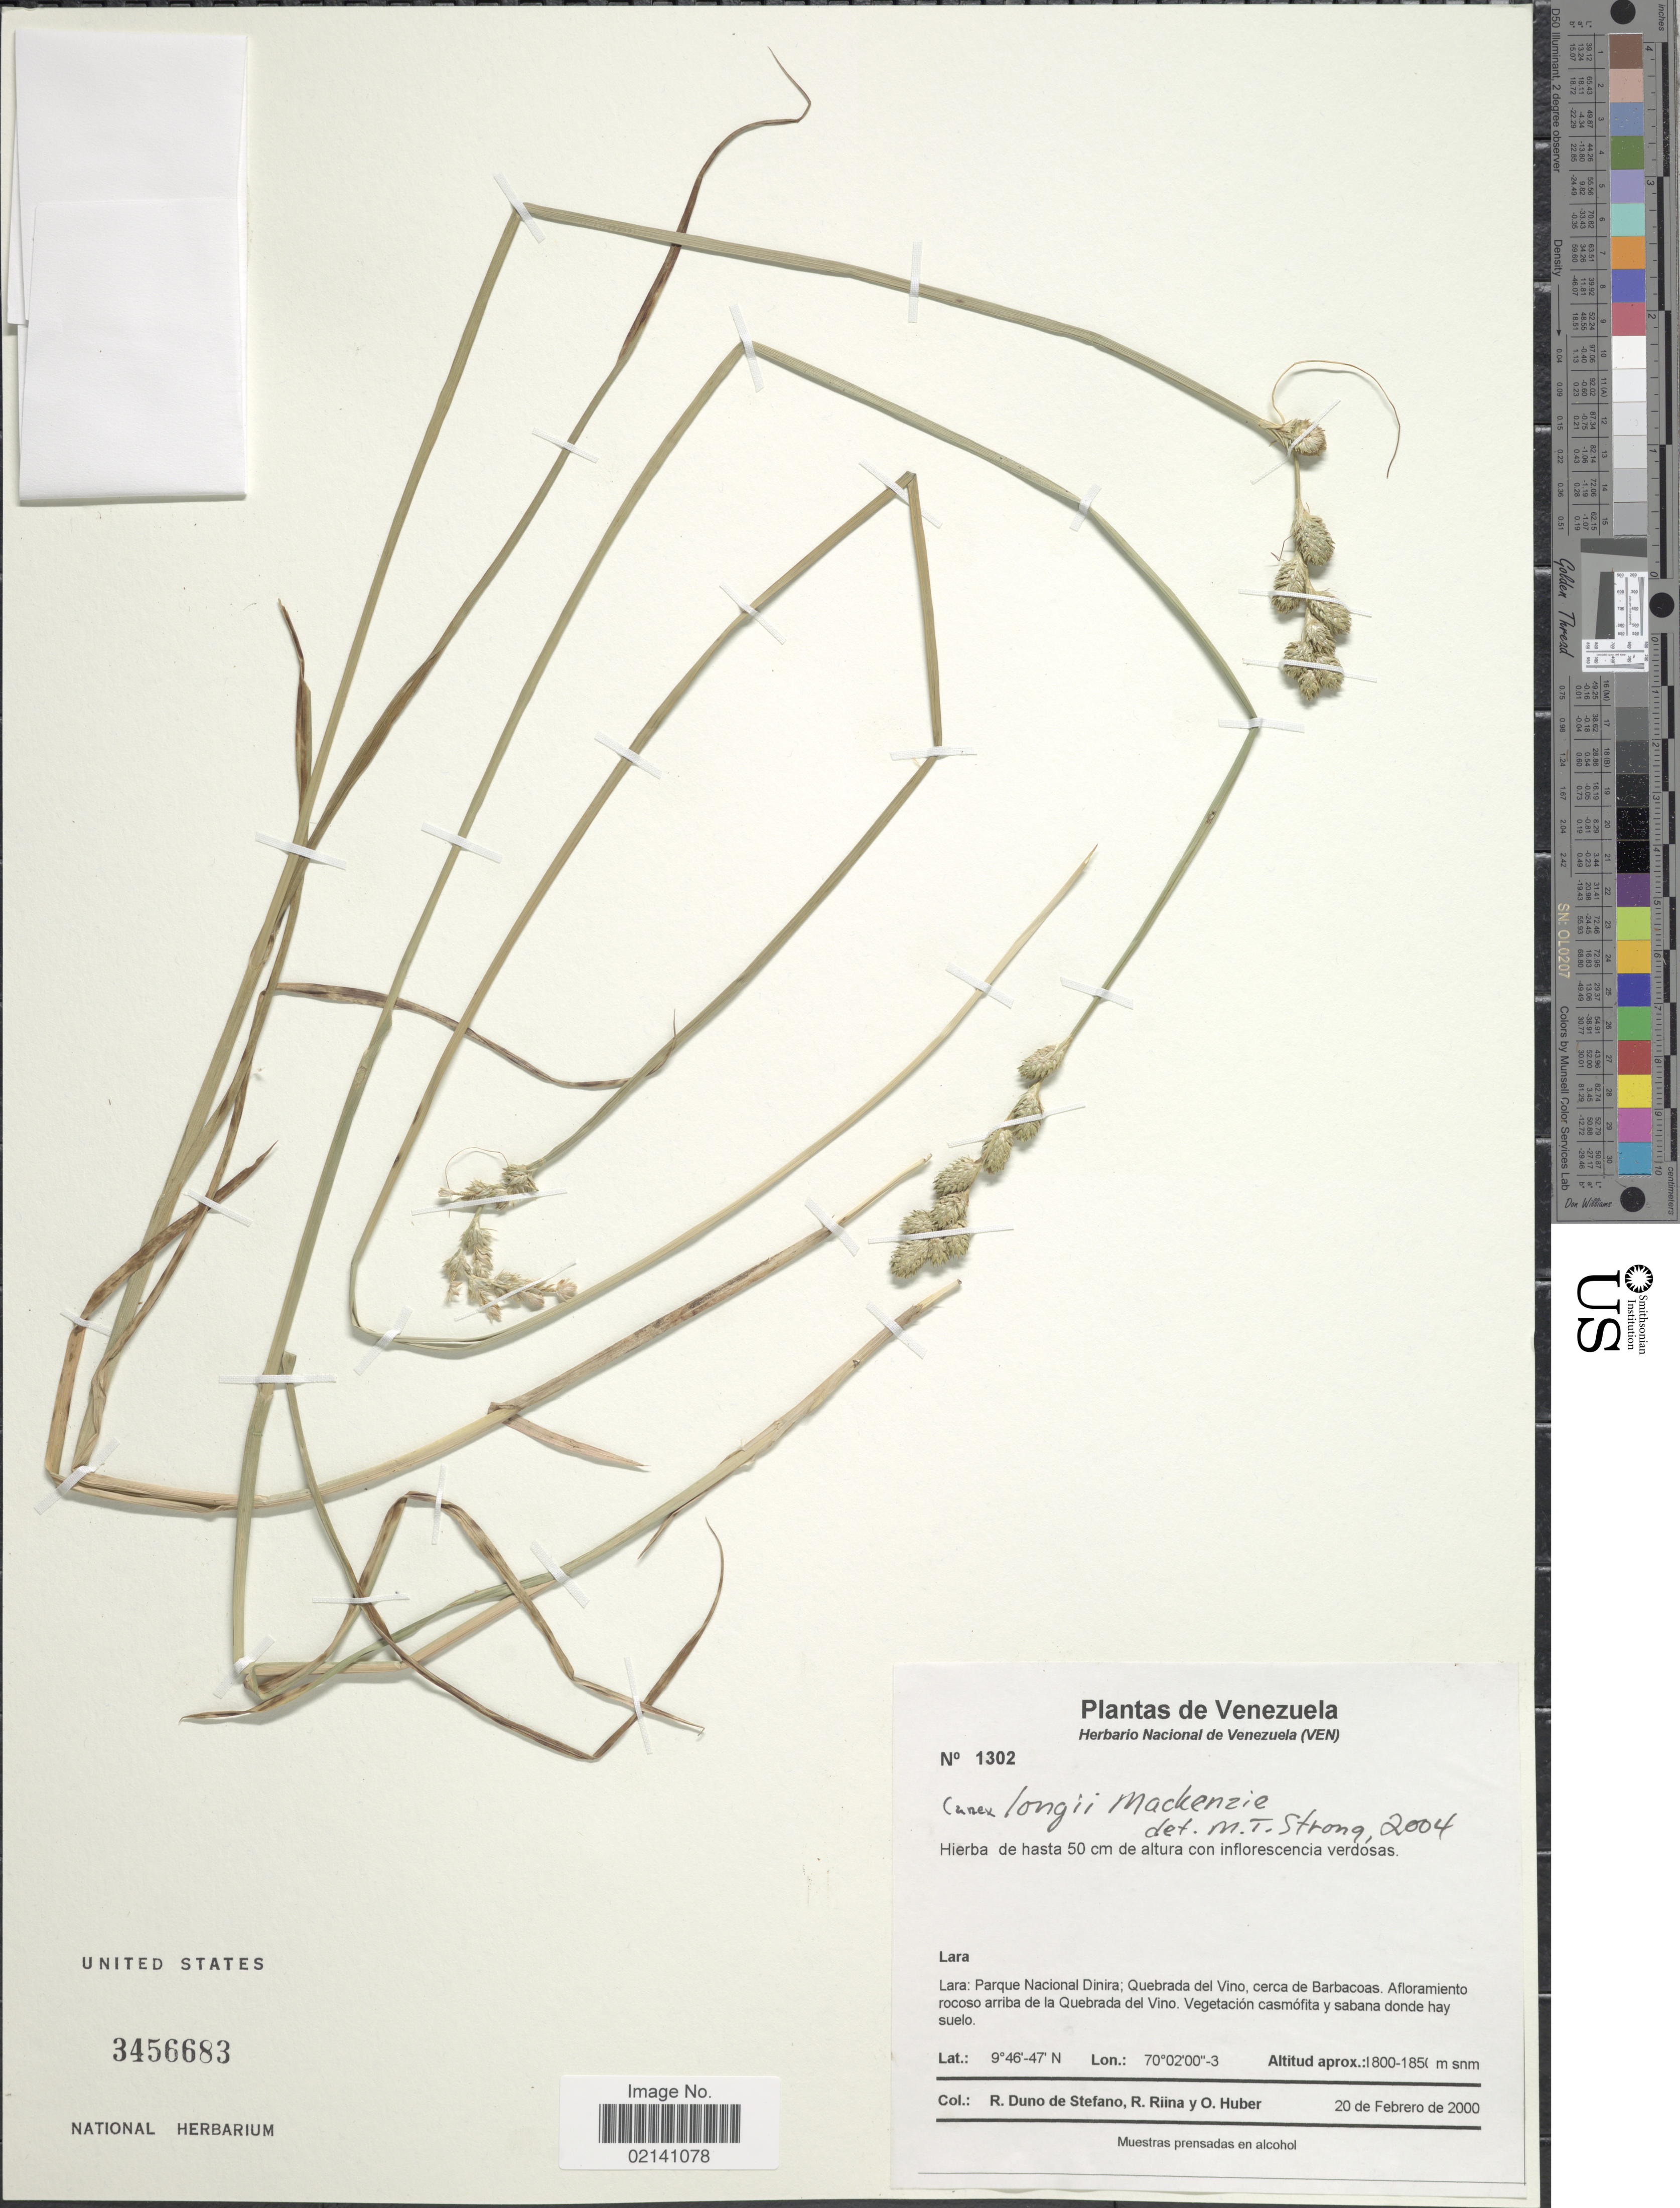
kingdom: Plantae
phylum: Tracheophyta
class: Liliopsida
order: Poales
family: Cyperaceae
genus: Carex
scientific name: Carex meridionalis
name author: (Kük.) Herter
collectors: R. Duno de Stefano, R. Riina & O. Huber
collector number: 1302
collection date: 2000-02-20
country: Venezuela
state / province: Lara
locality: Lara: Parquq Nacional Dinira: Quebrada del Vino, cerca de Barbacoas, Afloramiento rocoso arriba de la Quebrada del Vino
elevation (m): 1800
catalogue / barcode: US 3456683